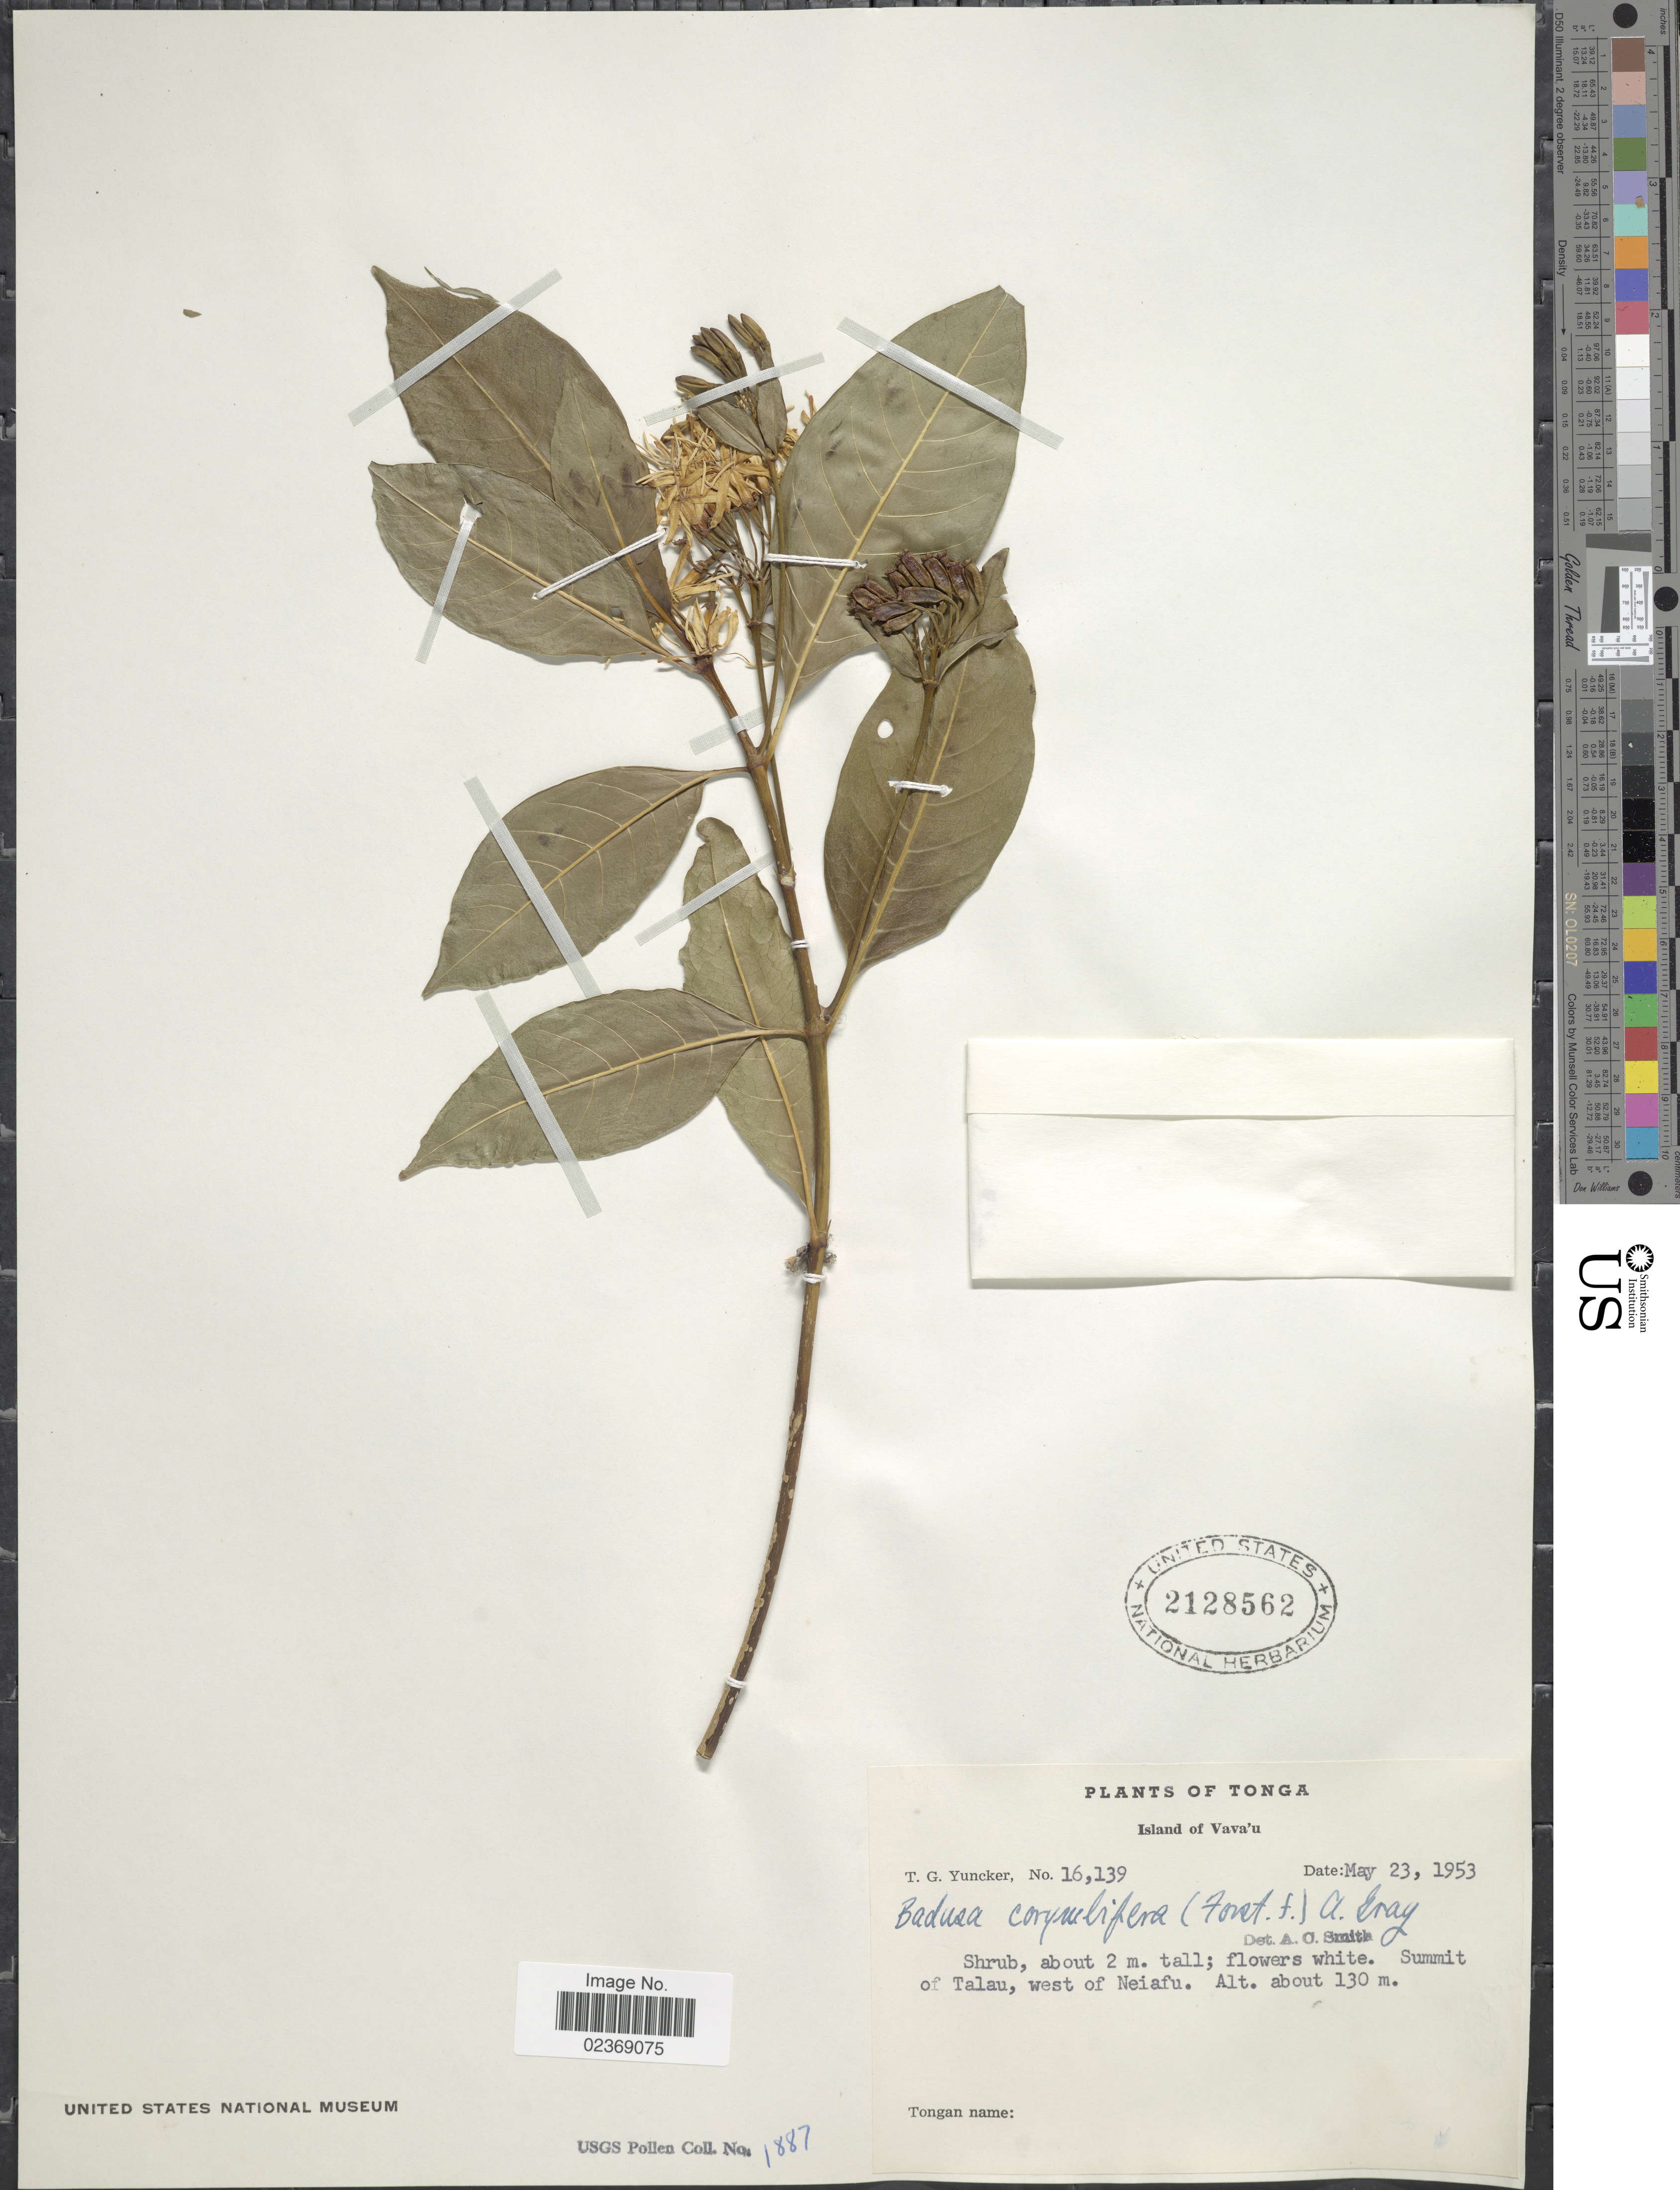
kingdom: Plantae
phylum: Tracheophyta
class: Magnoliopsida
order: Gentianales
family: Rubiaceae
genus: Badusa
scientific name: Badusa corymbifera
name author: (G. Forst.) A. Gray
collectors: T. G. Yuncker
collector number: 16139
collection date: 1953-05-23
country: Tonga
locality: Island of Vava'u, Summit of Talau, west of Neiafu.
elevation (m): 130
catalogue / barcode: US 2128562